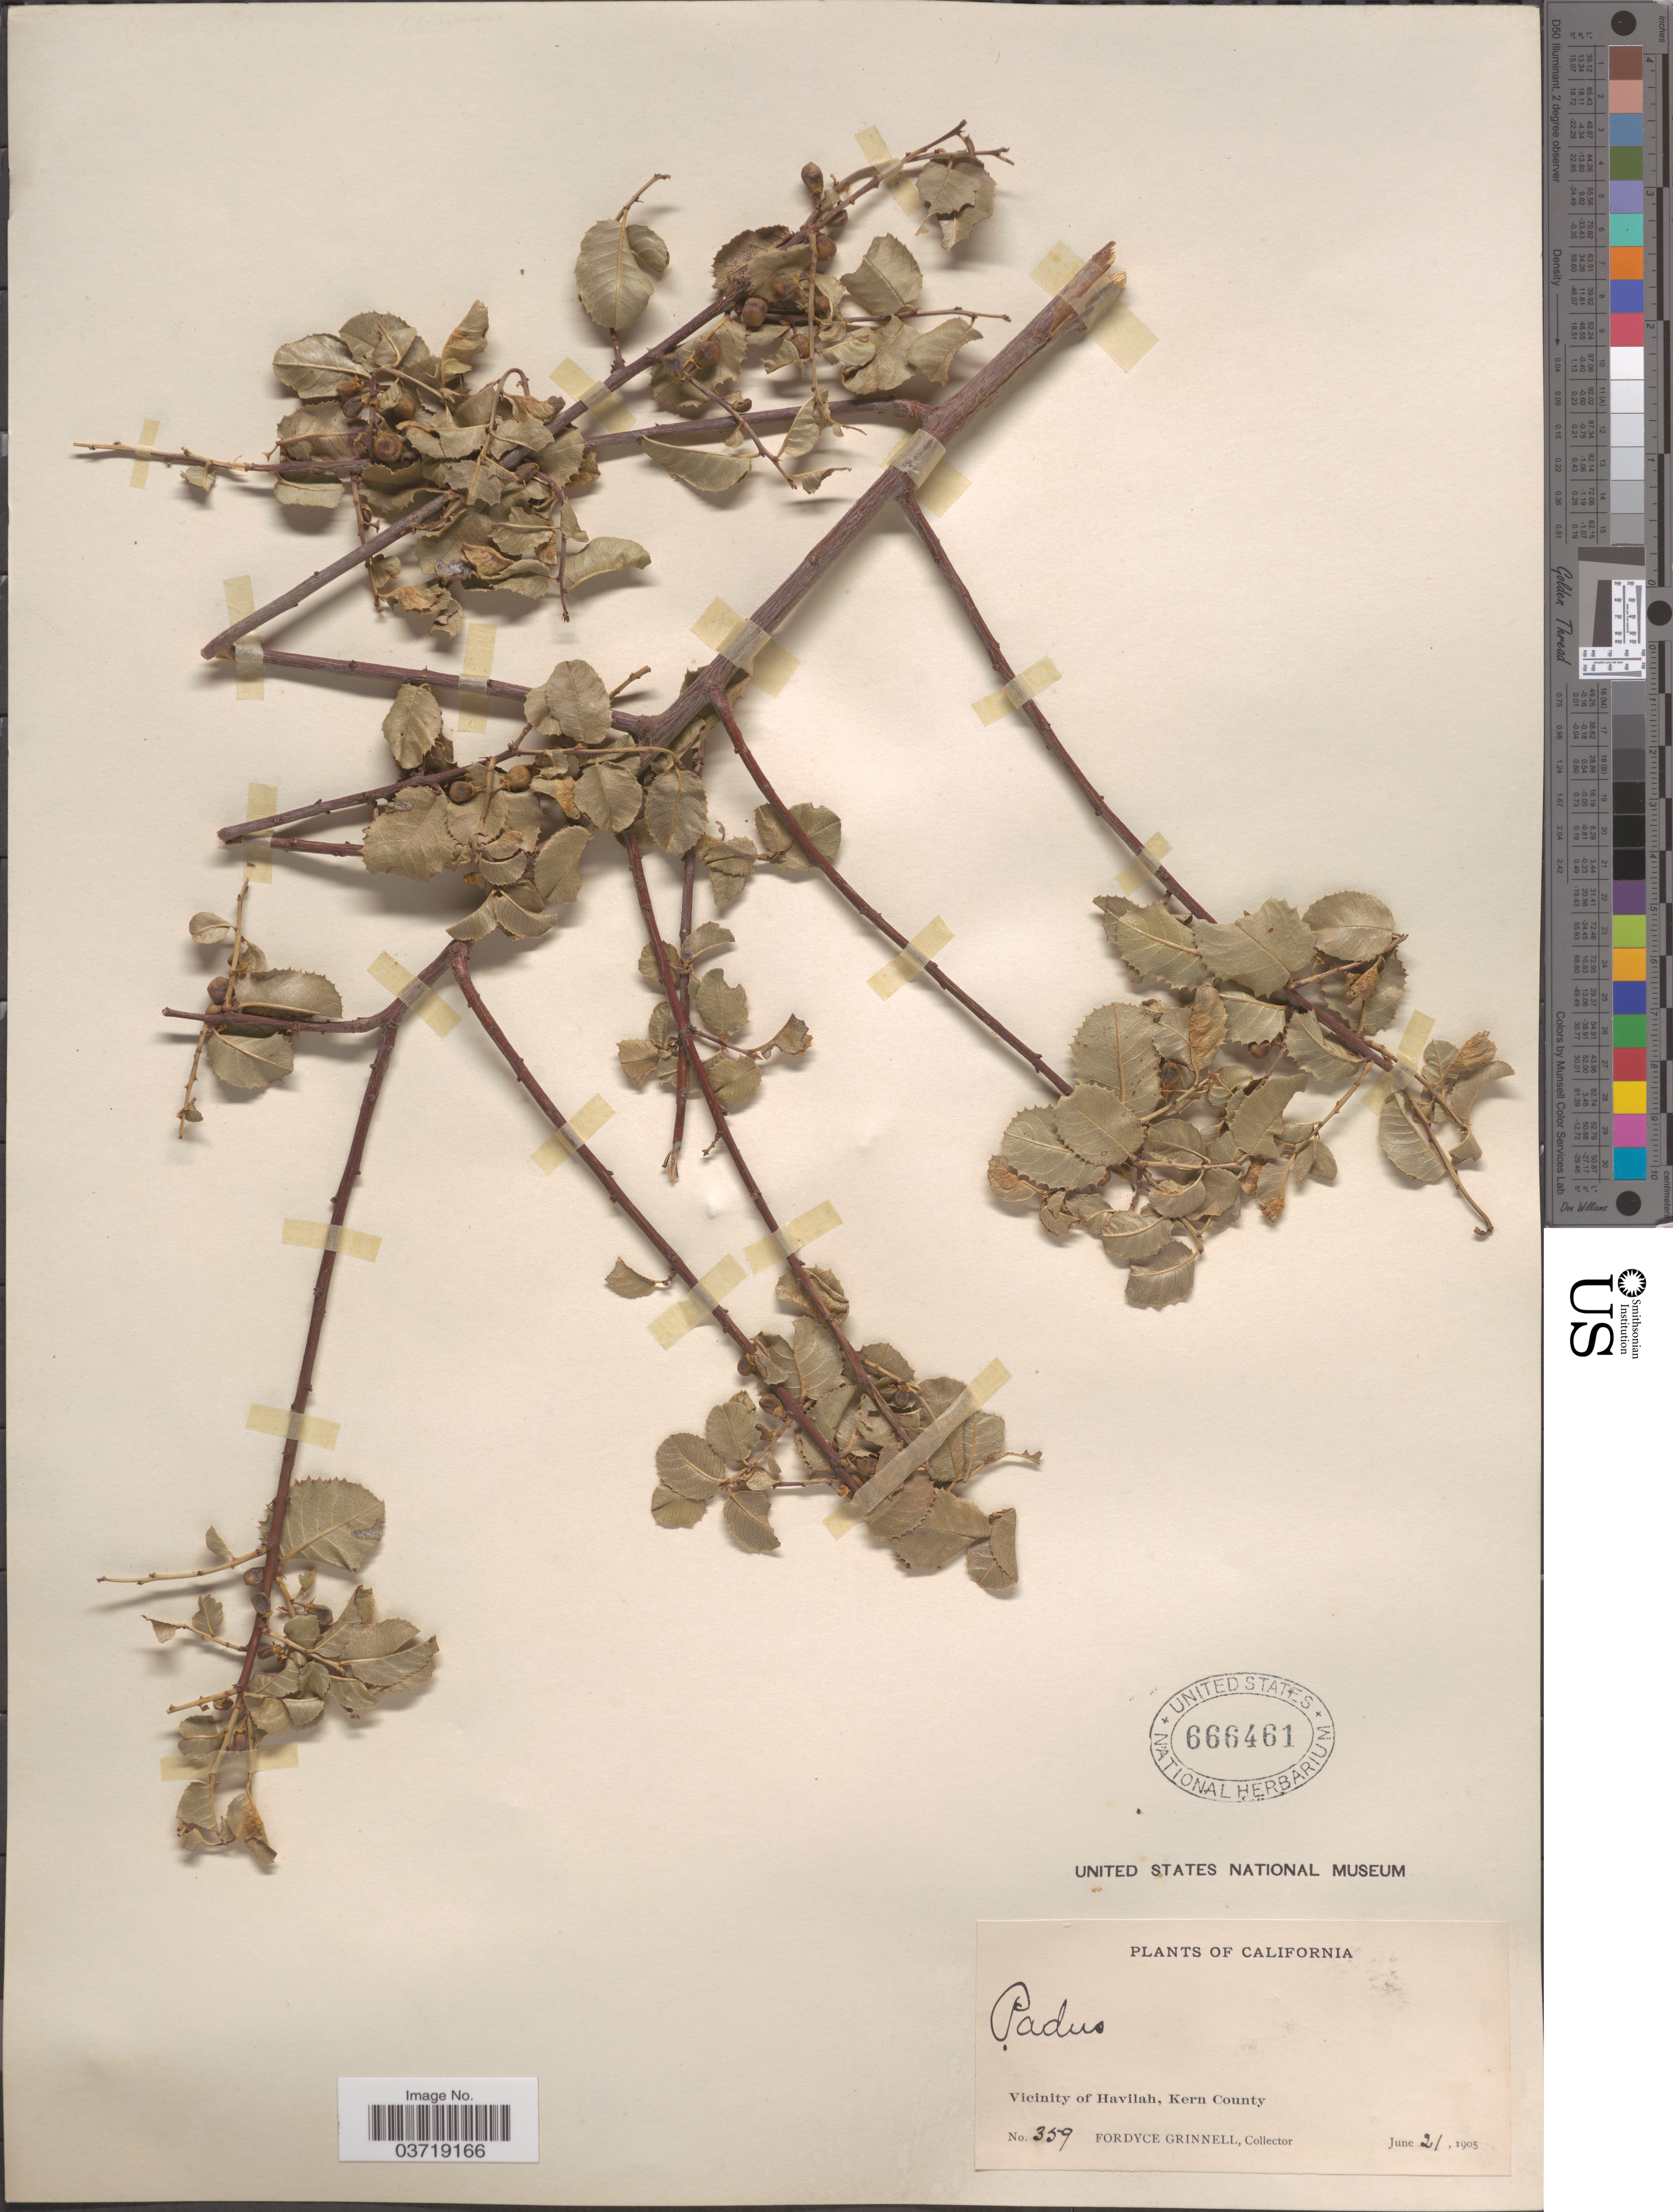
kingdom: Plantae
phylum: Tracheophyta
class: Magnoliopsida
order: Rosales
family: Rosaceae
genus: Prunus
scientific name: Prunus ilicifolia var. ilicifolia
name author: (Nutt. ex Hook. & Arn.) D. Dietr.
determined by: Strong, Mark T., (BOT), Smithsonian Institution - National Museum of Natural History (UNITED STATES)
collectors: F. Grinnell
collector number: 359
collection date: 1905-06-21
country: United States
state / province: California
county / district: Kern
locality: Vicinity of Havilah, Kern County.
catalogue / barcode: US 666461